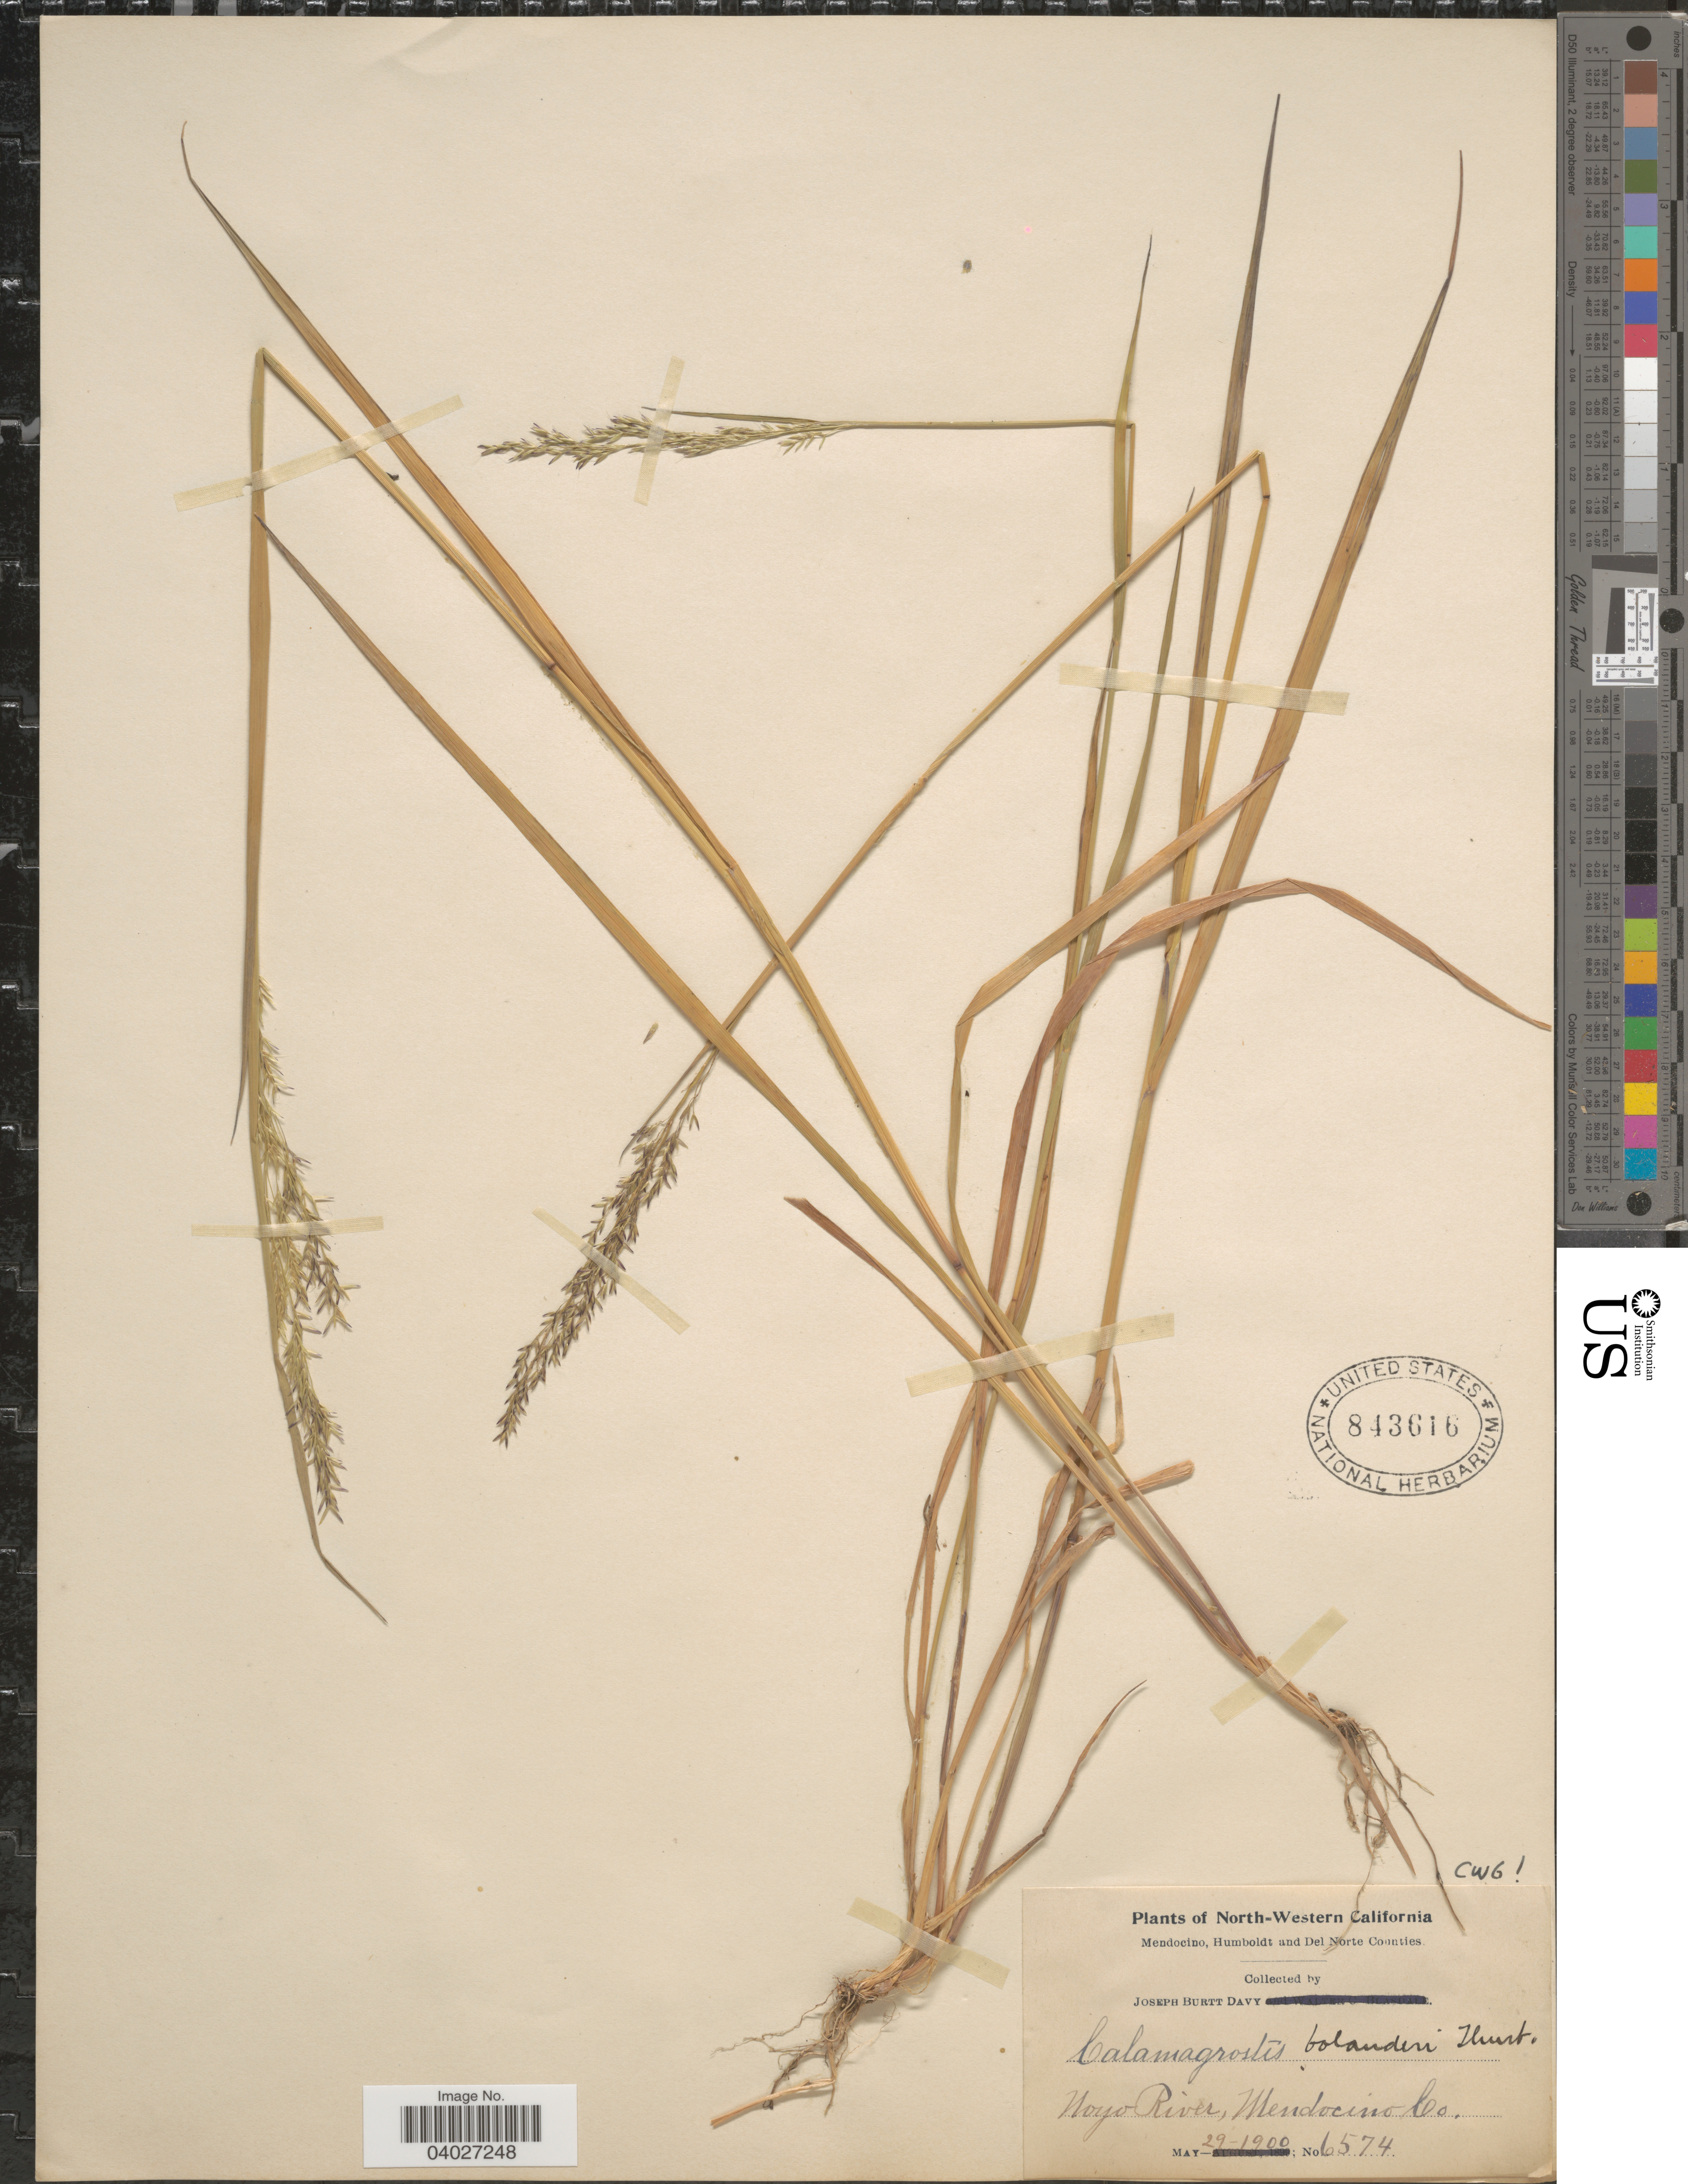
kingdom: Plantae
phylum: Tracheophyta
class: Liliopsida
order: Poales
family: Poaceae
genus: Calamagrostis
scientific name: Calamagrostis bolanderi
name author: Thurb.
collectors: J. Burtt Davy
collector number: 6574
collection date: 1900-05-29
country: United States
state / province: California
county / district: Mendocino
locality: North-Western California. Noyo River, Mendocino Co.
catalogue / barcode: US 843616